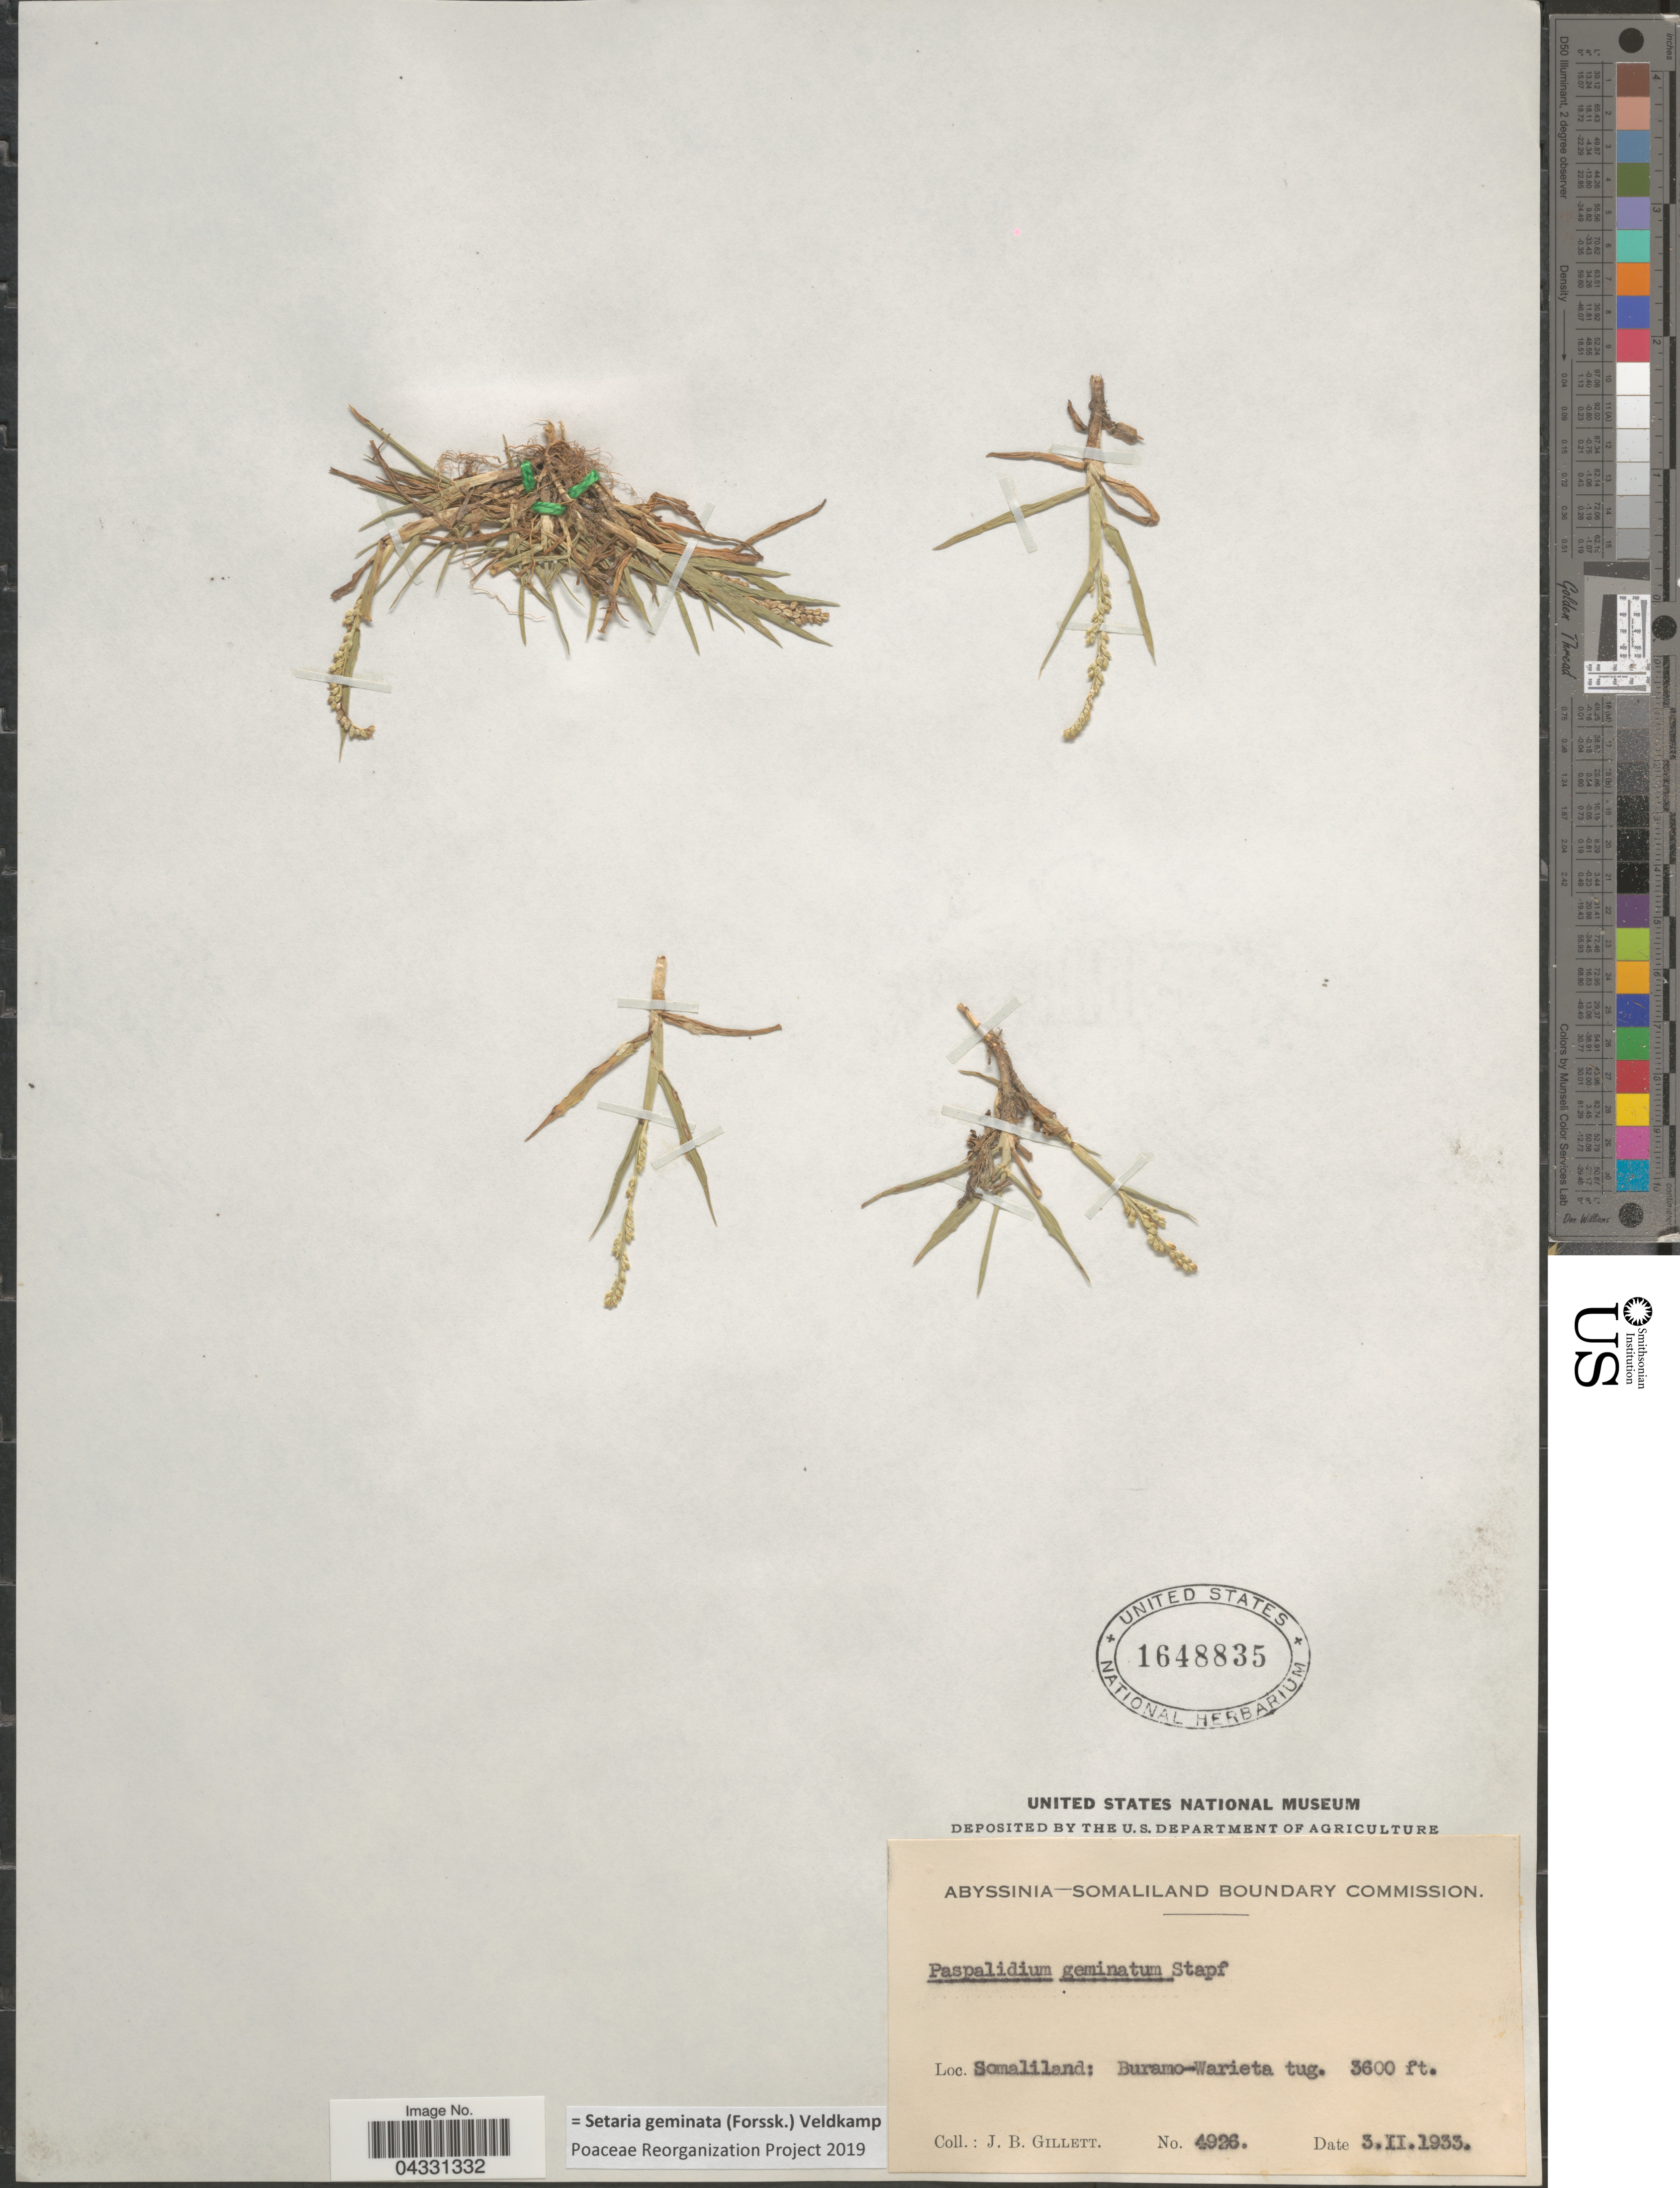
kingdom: Plantae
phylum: Tracheophyta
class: Liliopsida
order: Poales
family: Poaceae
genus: Setaria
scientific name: Setaria geminata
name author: (Forssk.) Veldkamp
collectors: J. B. Gillett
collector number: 4926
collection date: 1933-02-03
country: Somalia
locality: Somaliland: Buramo-Warieta tug.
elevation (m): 1097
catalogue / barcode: US 1648835